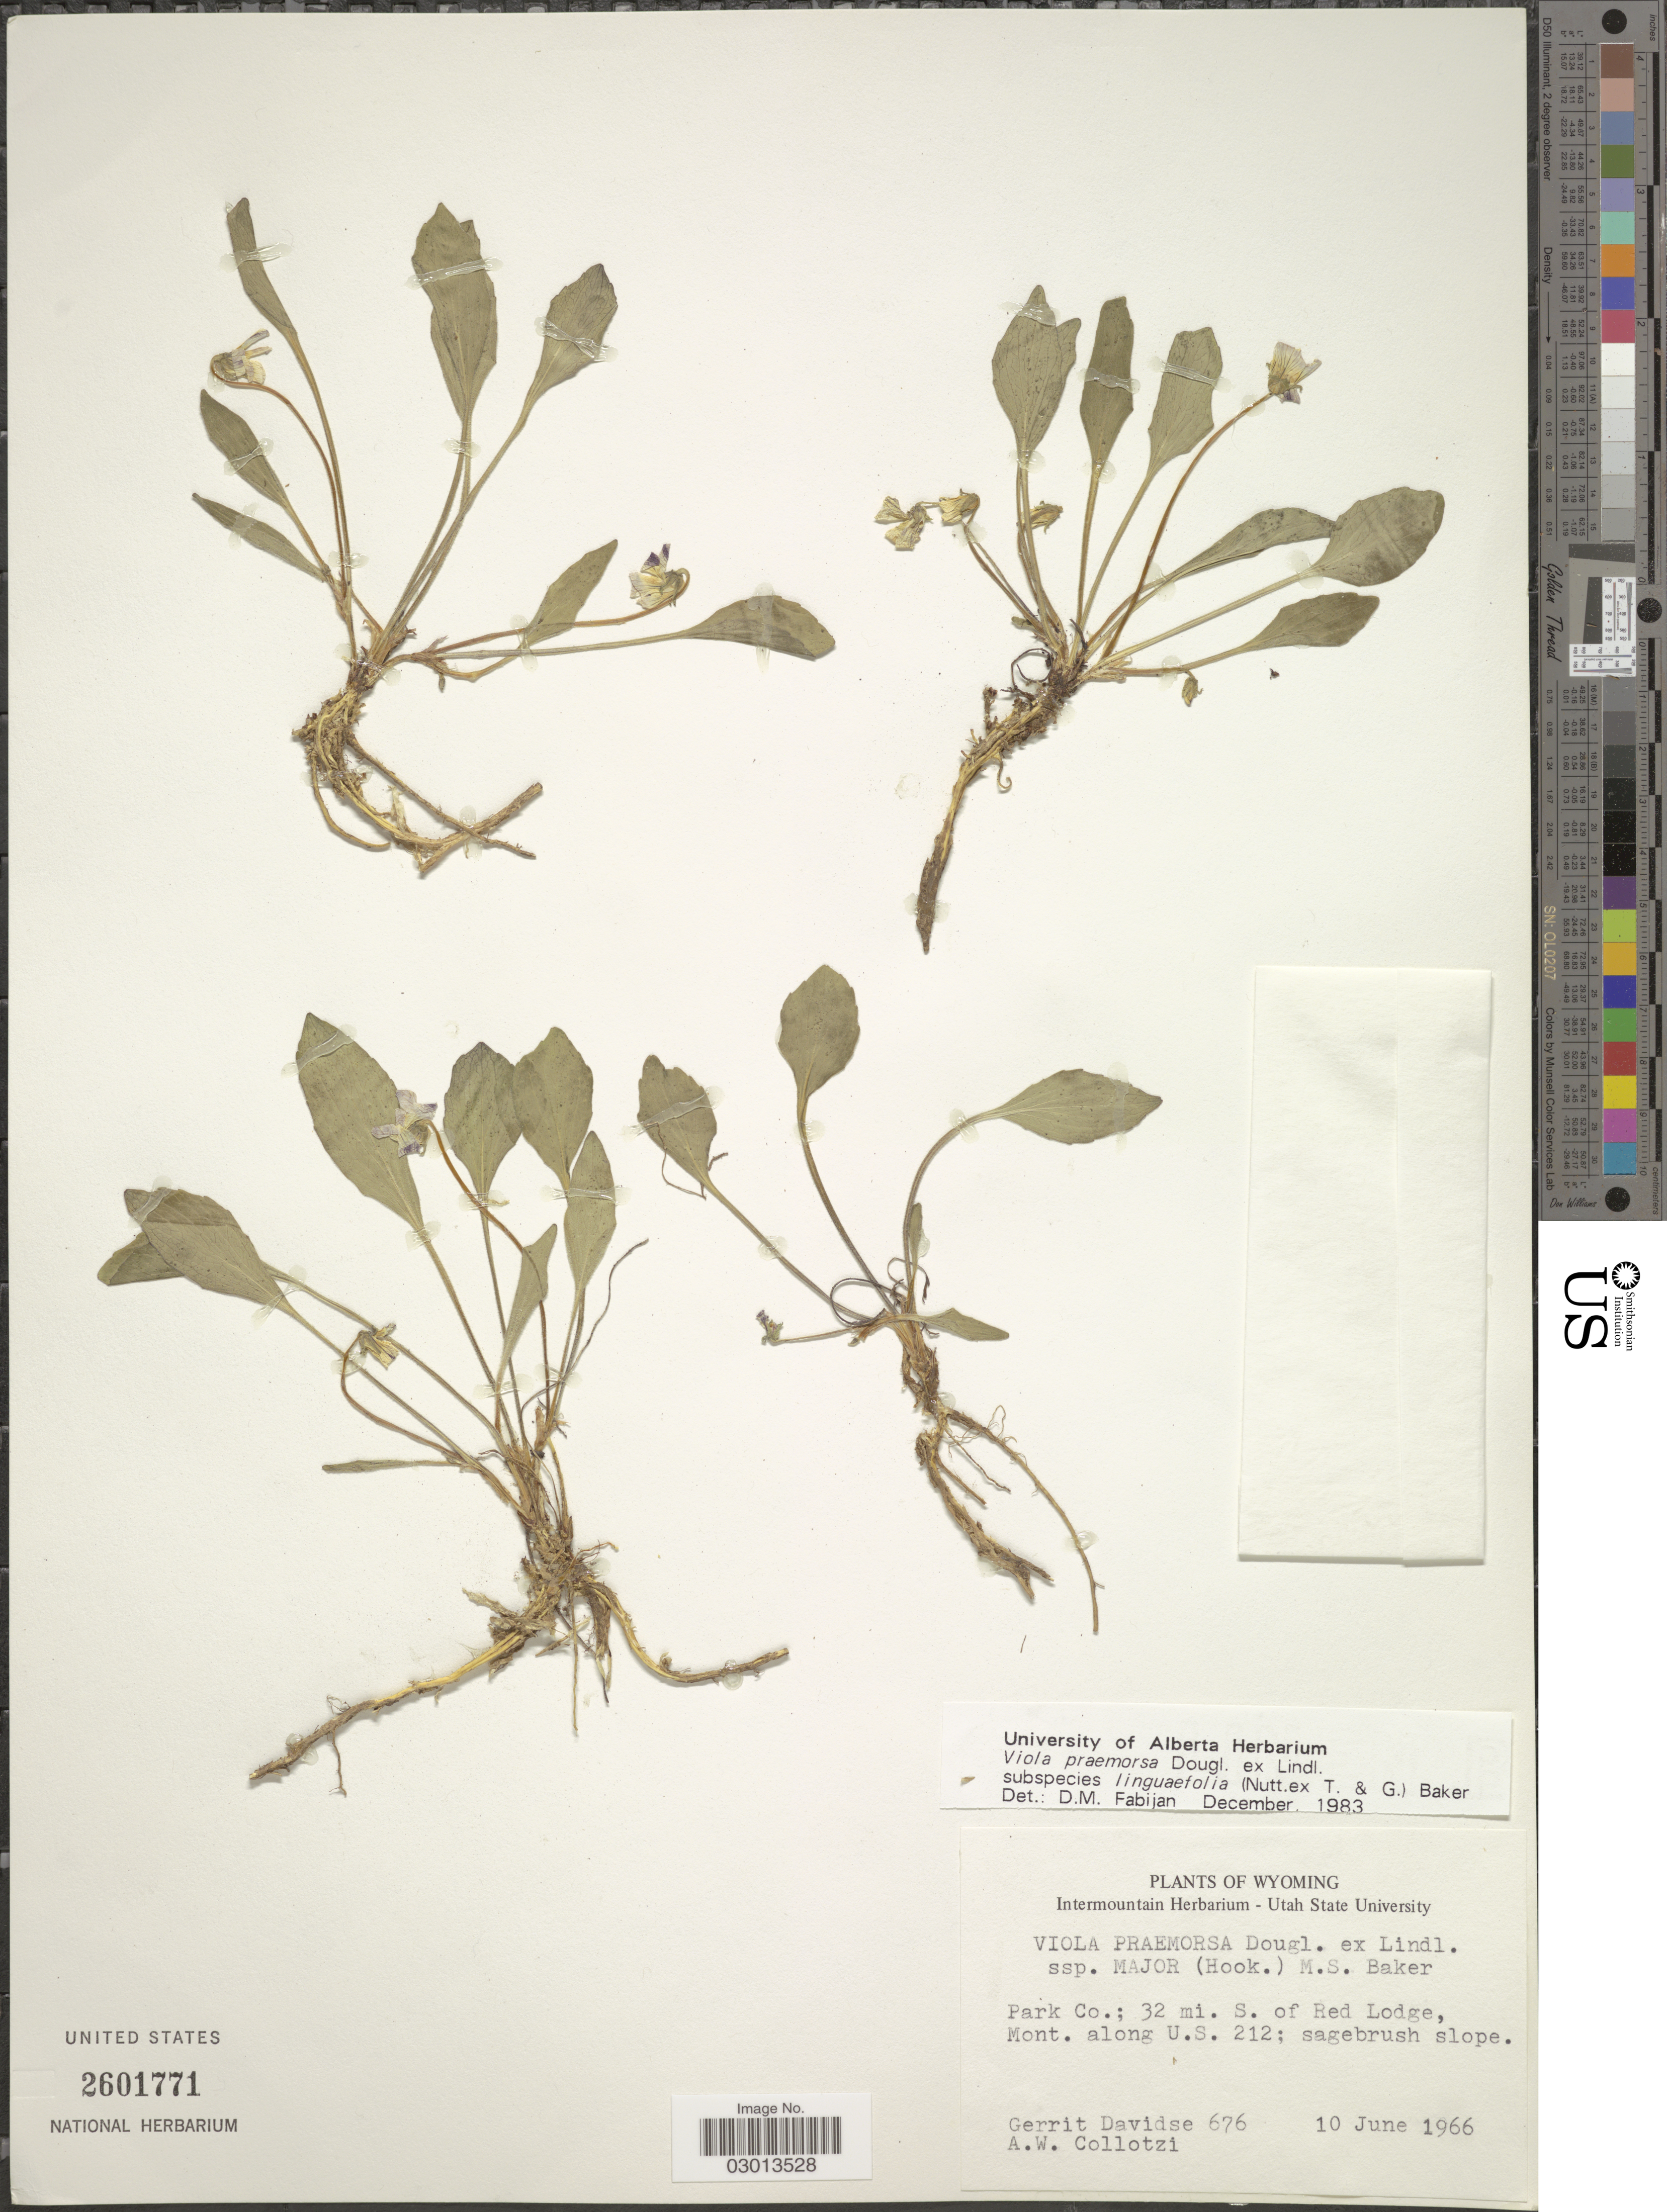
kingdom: Plantae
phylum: Tracheophyta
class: Magnoliopsida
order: Malpighiales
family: Violaceae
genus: Viola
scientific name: Viola praemorsa subsp. linguifolia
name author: (Nutt.) M.S. Baker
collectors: G. Davidse & A. W. Collotzi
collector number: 676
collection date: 1966-06-10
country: United States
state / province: Wyoming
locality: Park Co.; 32 mi. S. of Red Lodge, Mont. along U.S. 212.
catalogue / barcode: US 2601771